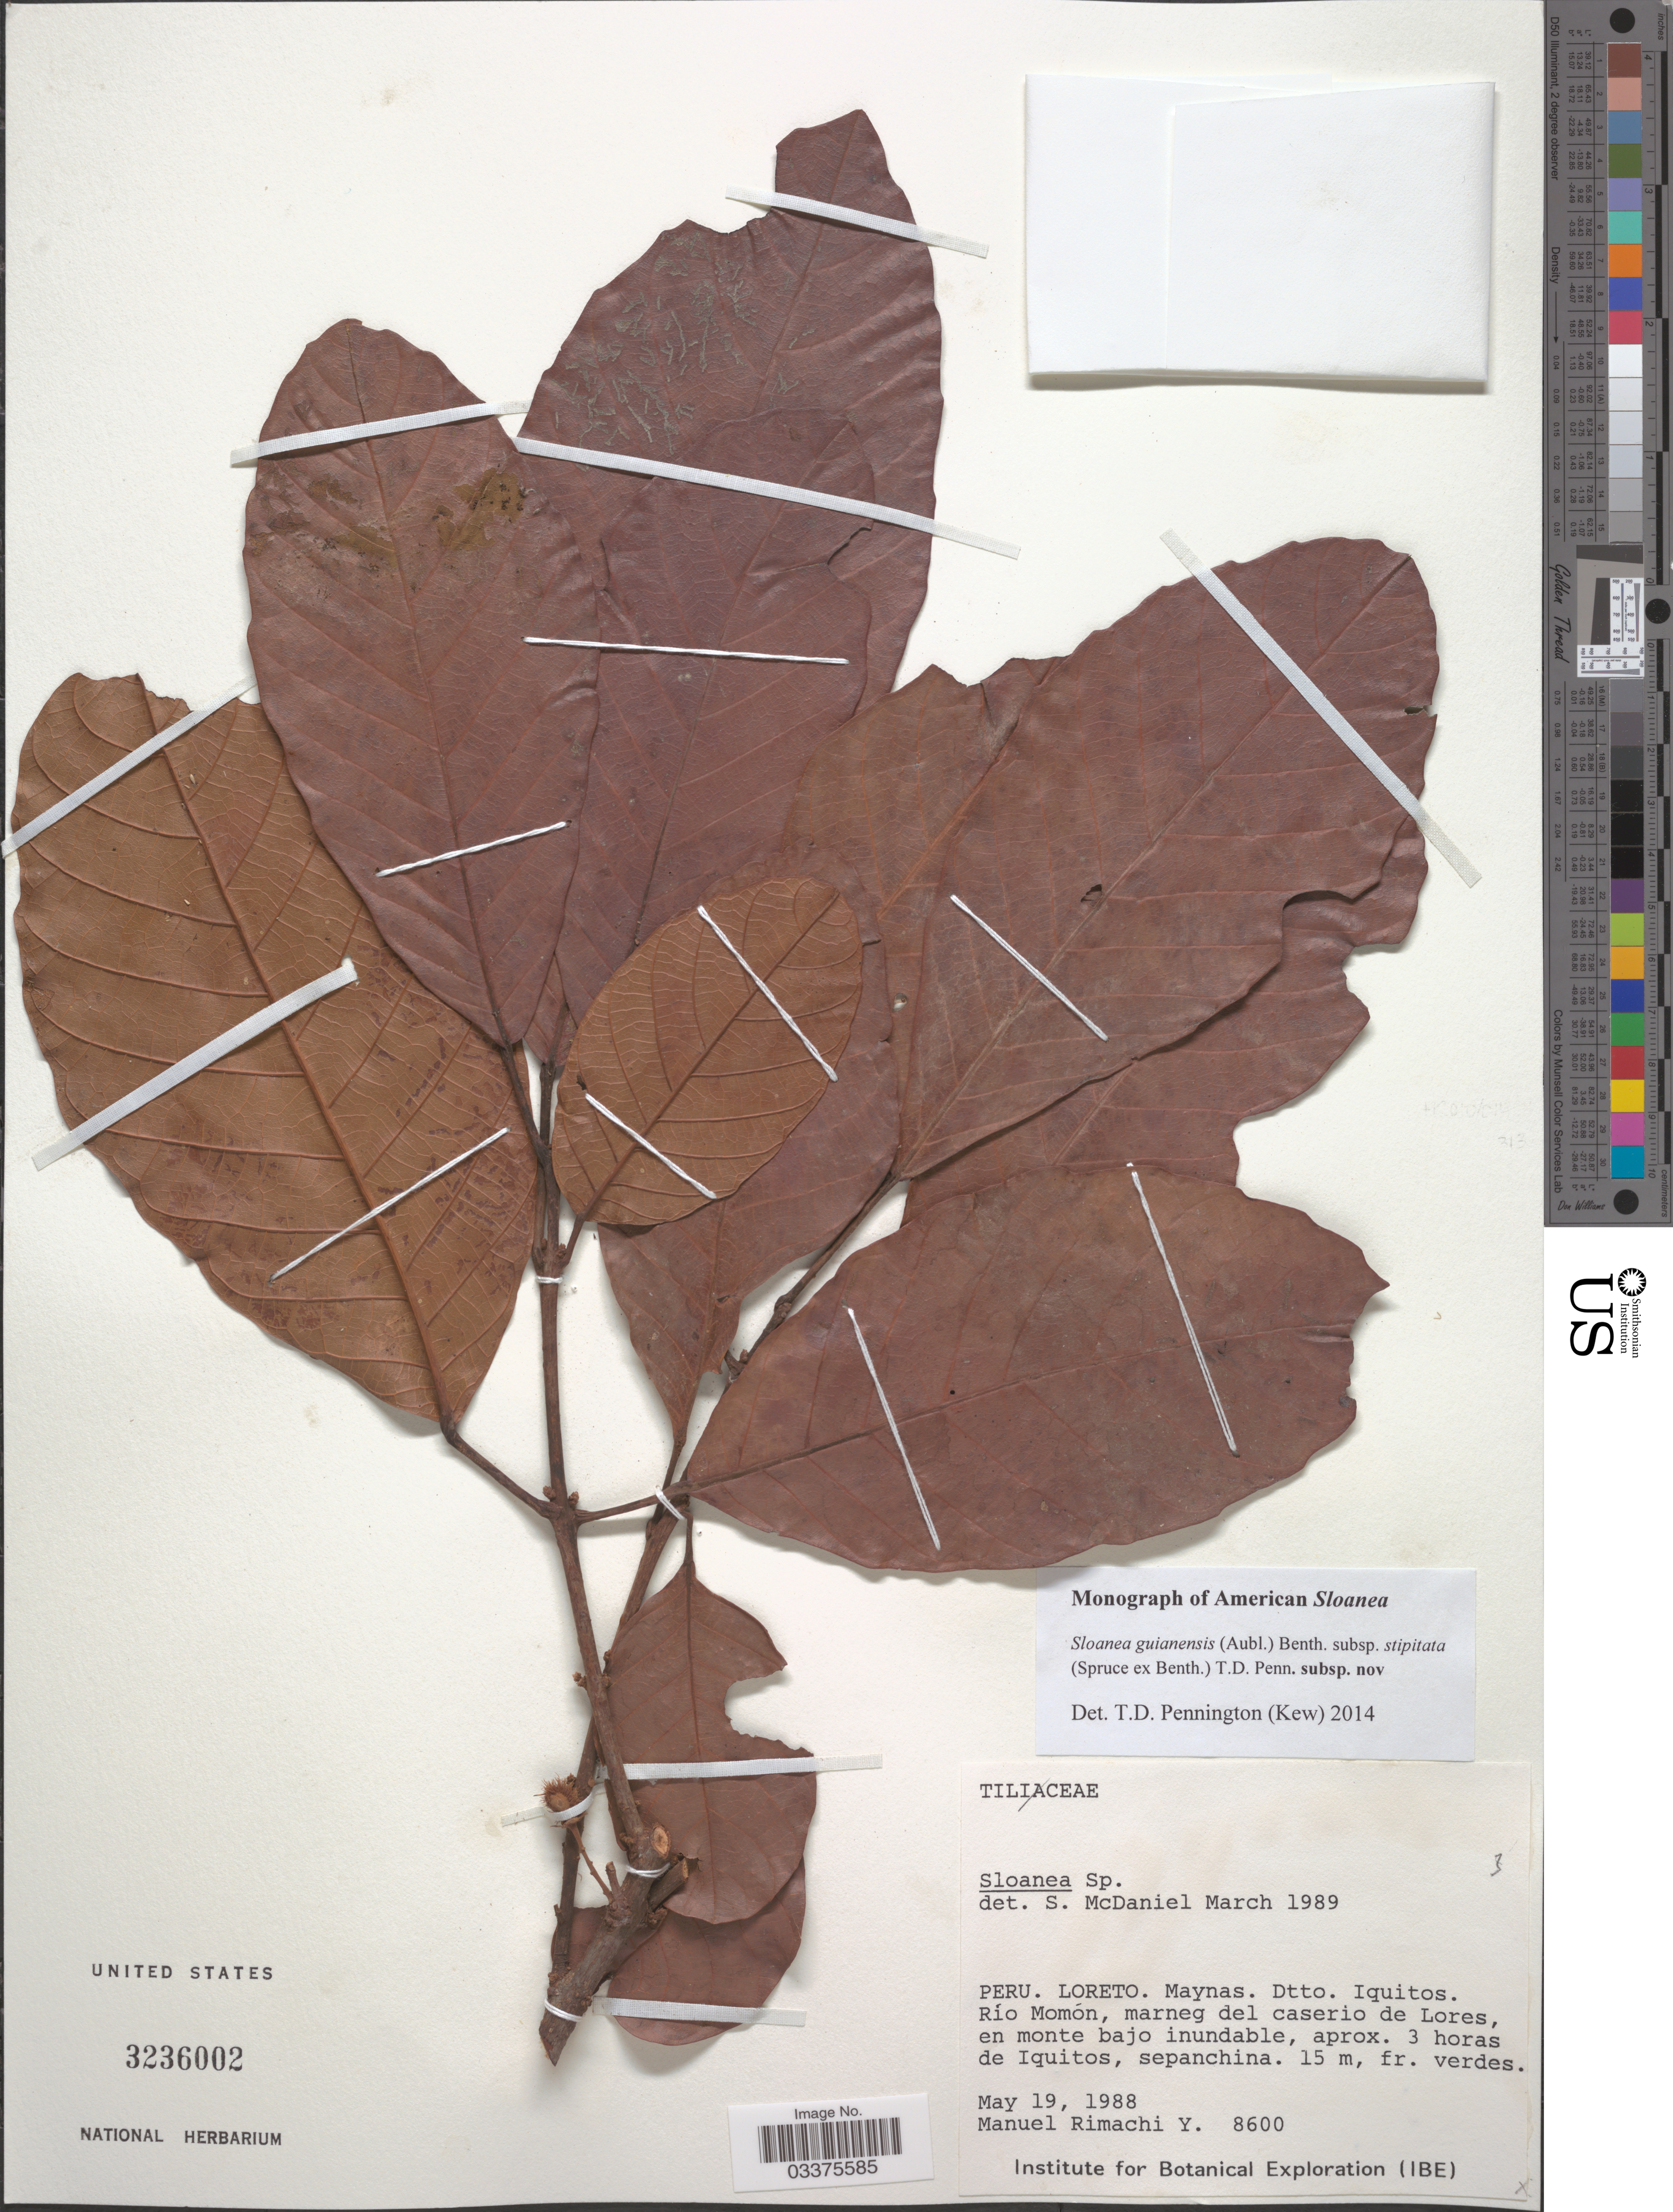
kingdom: Plantae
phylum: Tracheophyta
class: Magnoliopsida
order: Oxalidales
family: Elaeocarpaceae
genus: Sloanea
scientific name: Sloanea guianensis subsp. stipitata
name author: (Spruce ex Benth.) T.D. Penn.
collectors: M. Rimachi Y.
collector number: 8600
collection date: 1988-05-19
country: Peru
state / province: Loreto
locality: Maynas. Dtto. Iquitos Río Momón, marneg del caserio de Lores, en monte bajo inundable, aprox. 3 horas de Iquitos, sepanchina.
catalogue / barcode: US 3236002